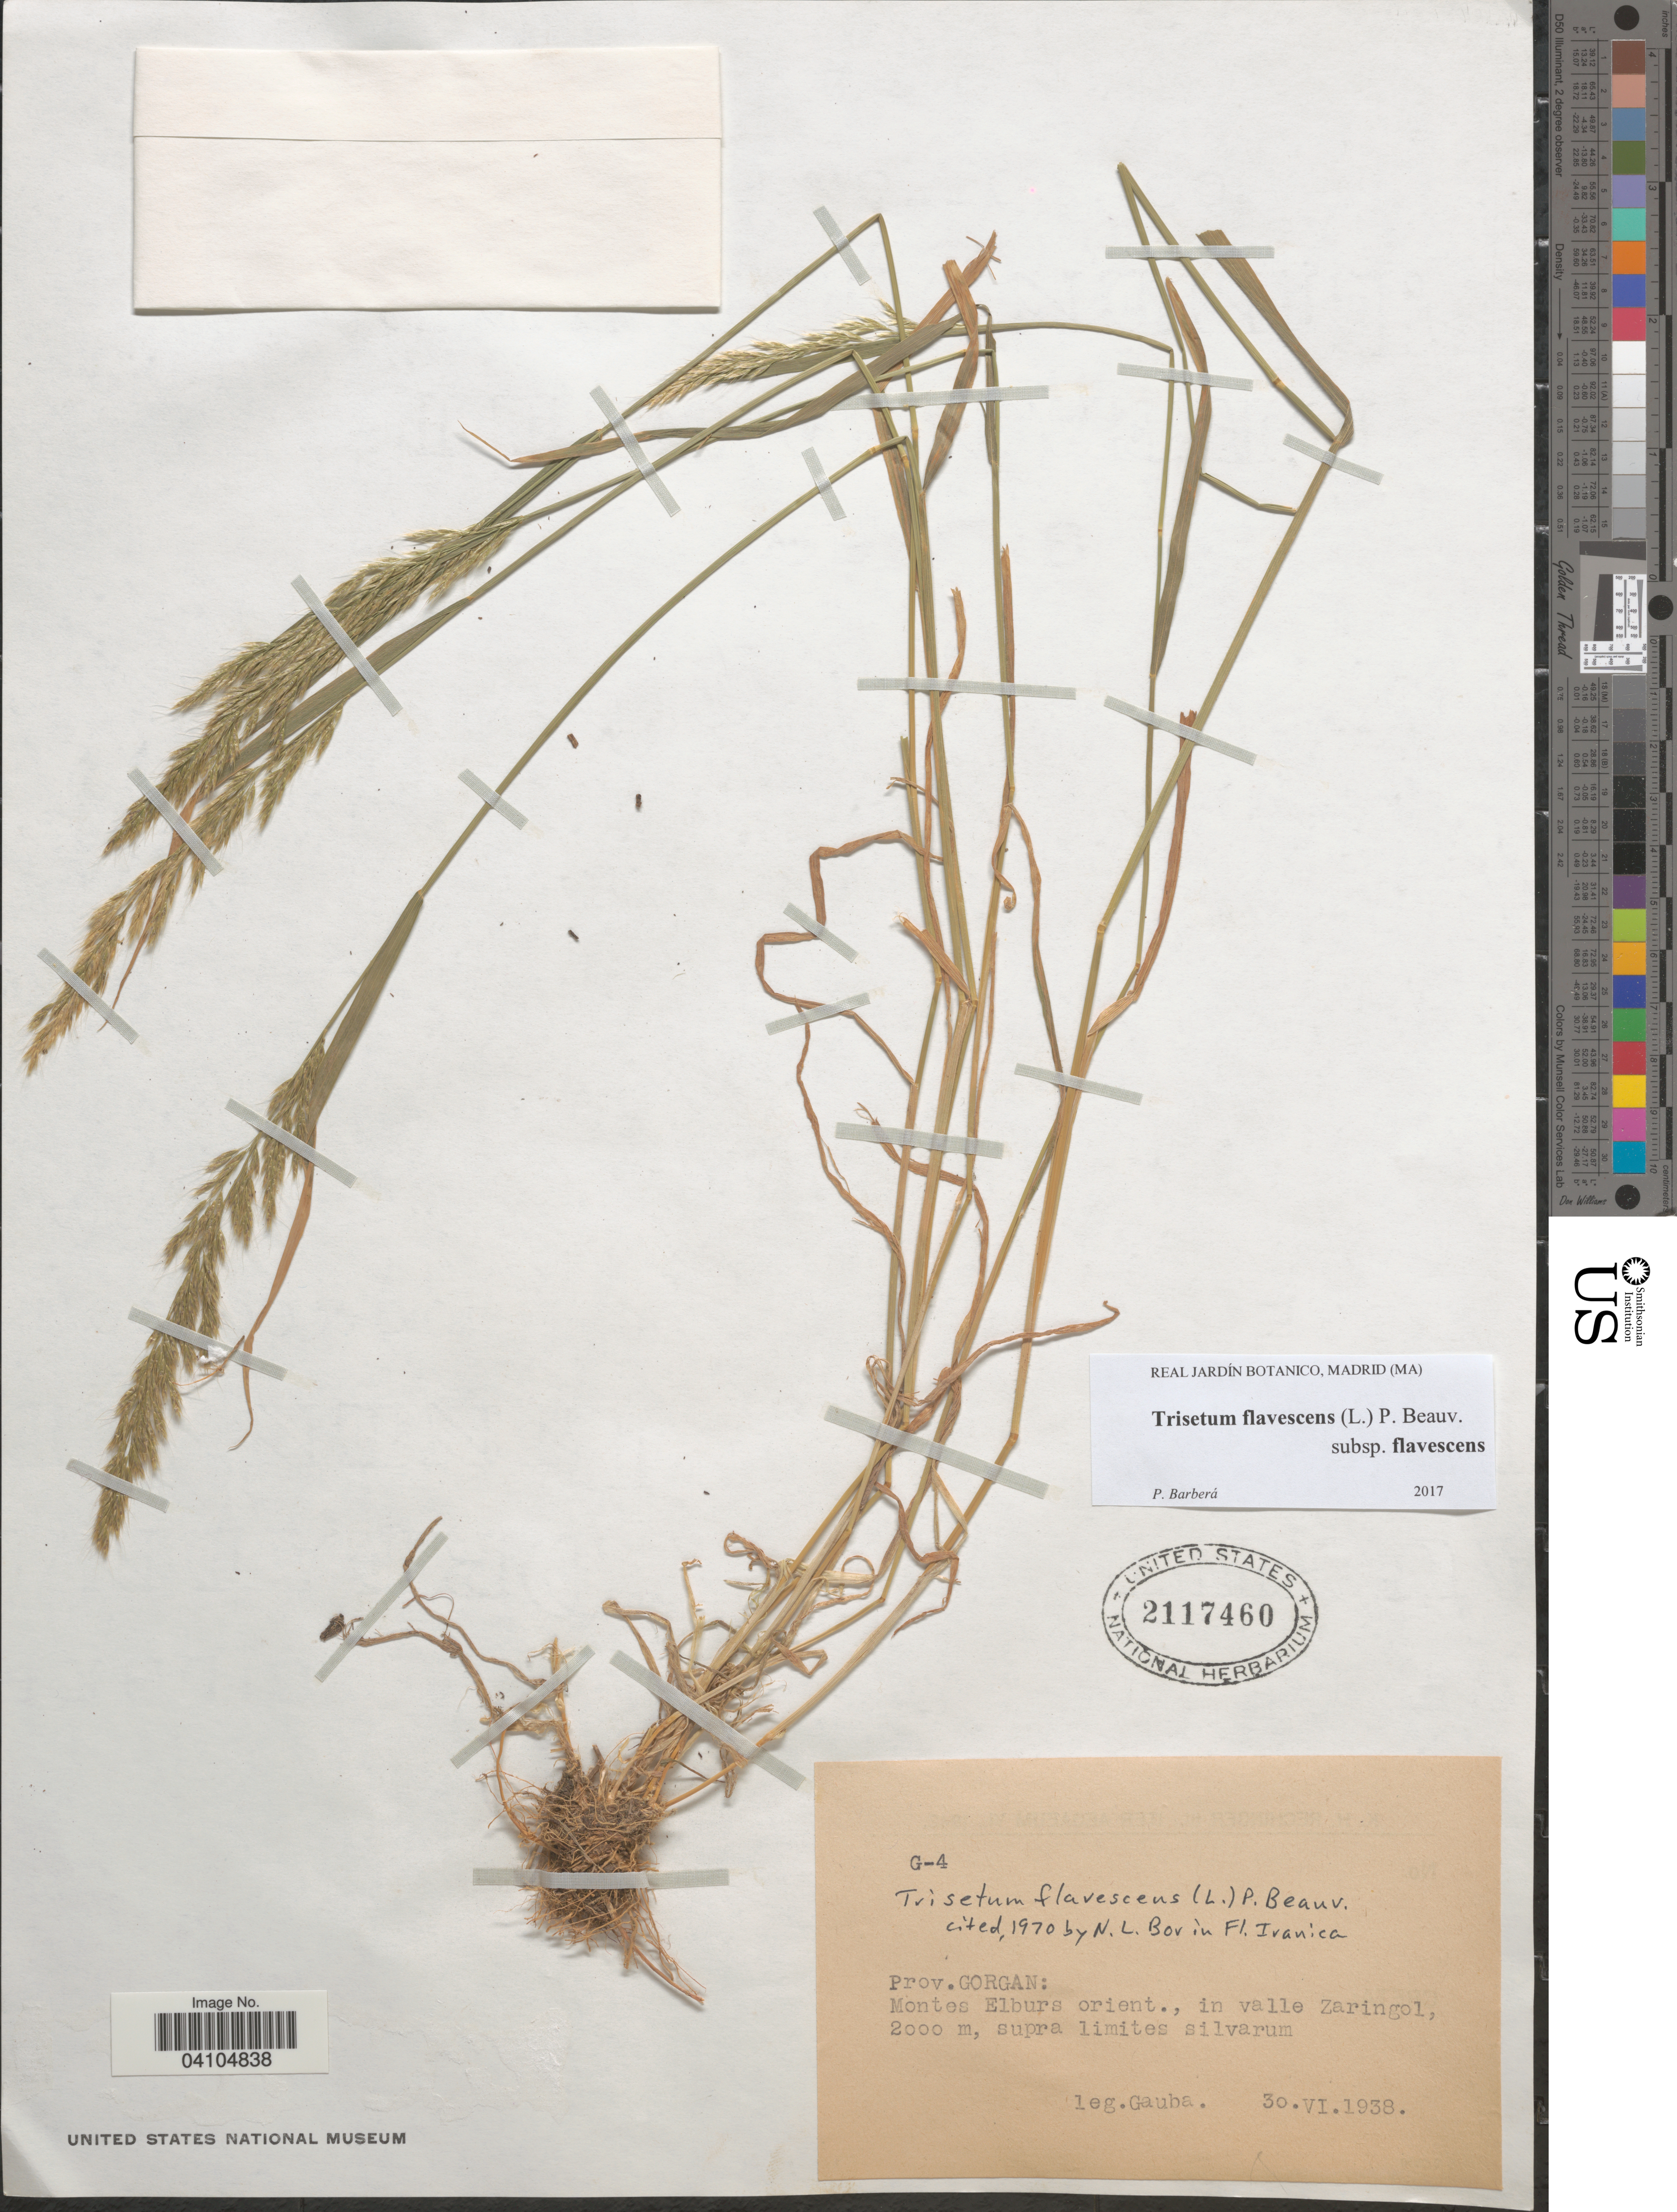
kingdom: Plantae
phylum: Tracheophyta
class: Liliopsida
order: Poales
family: Poaceae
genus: Trisetum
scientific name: Trisetum flavescens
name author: (L.) P. Beauv.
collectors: Gauba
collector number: G-4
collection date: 1938-06-30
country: Iran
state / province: Golestan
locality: Prov. Gorgan: Montes Elburs orient., in valle Zaringol.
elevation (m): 2000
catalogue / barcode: US 2117460